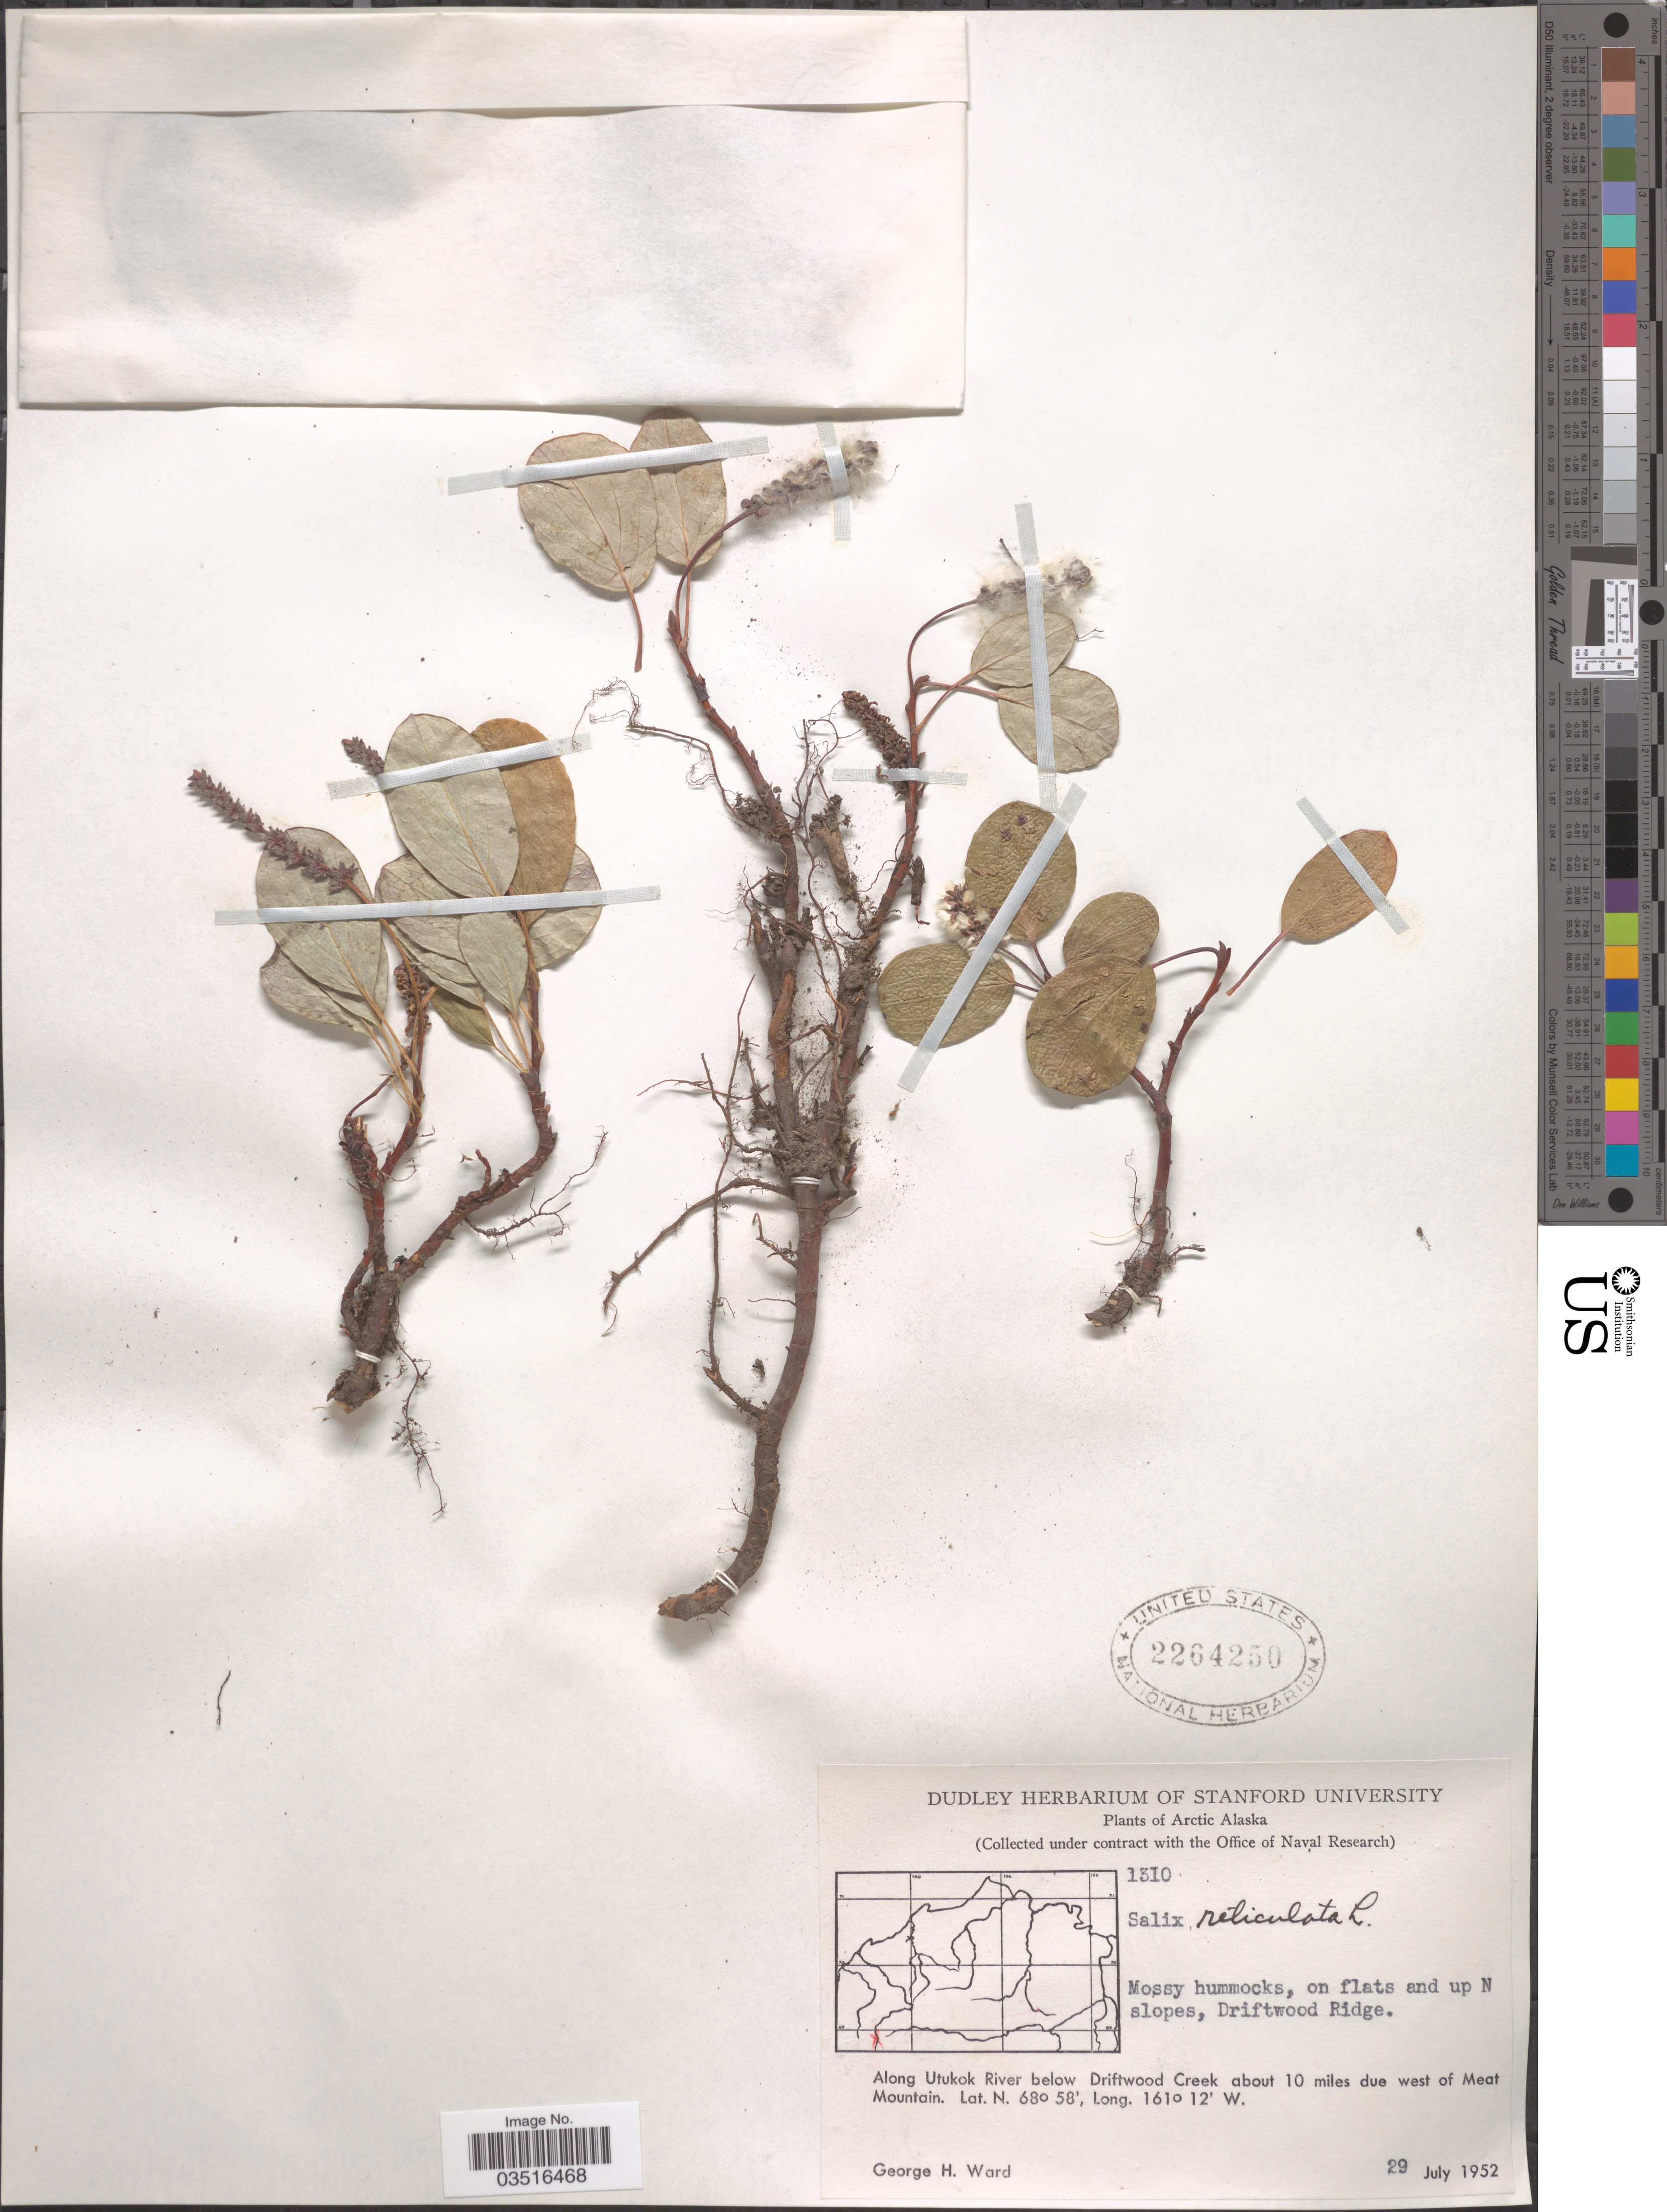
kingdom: Plantae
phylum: Tracheophyta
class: Magnoliopsida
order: Malpighiales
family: Salicaceae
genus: Salix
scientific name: Salix reticulata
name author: L.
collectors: G. H. Ward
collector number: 1310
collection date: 1952-07-29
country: United States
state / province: Alaska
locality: Arctic Alaska. On flats and up N slopes, Driftwood Ridge. Along Utukok River below Driftwood Creek about 10 miles due west of Meat Mountain.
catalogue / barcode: US 2264250